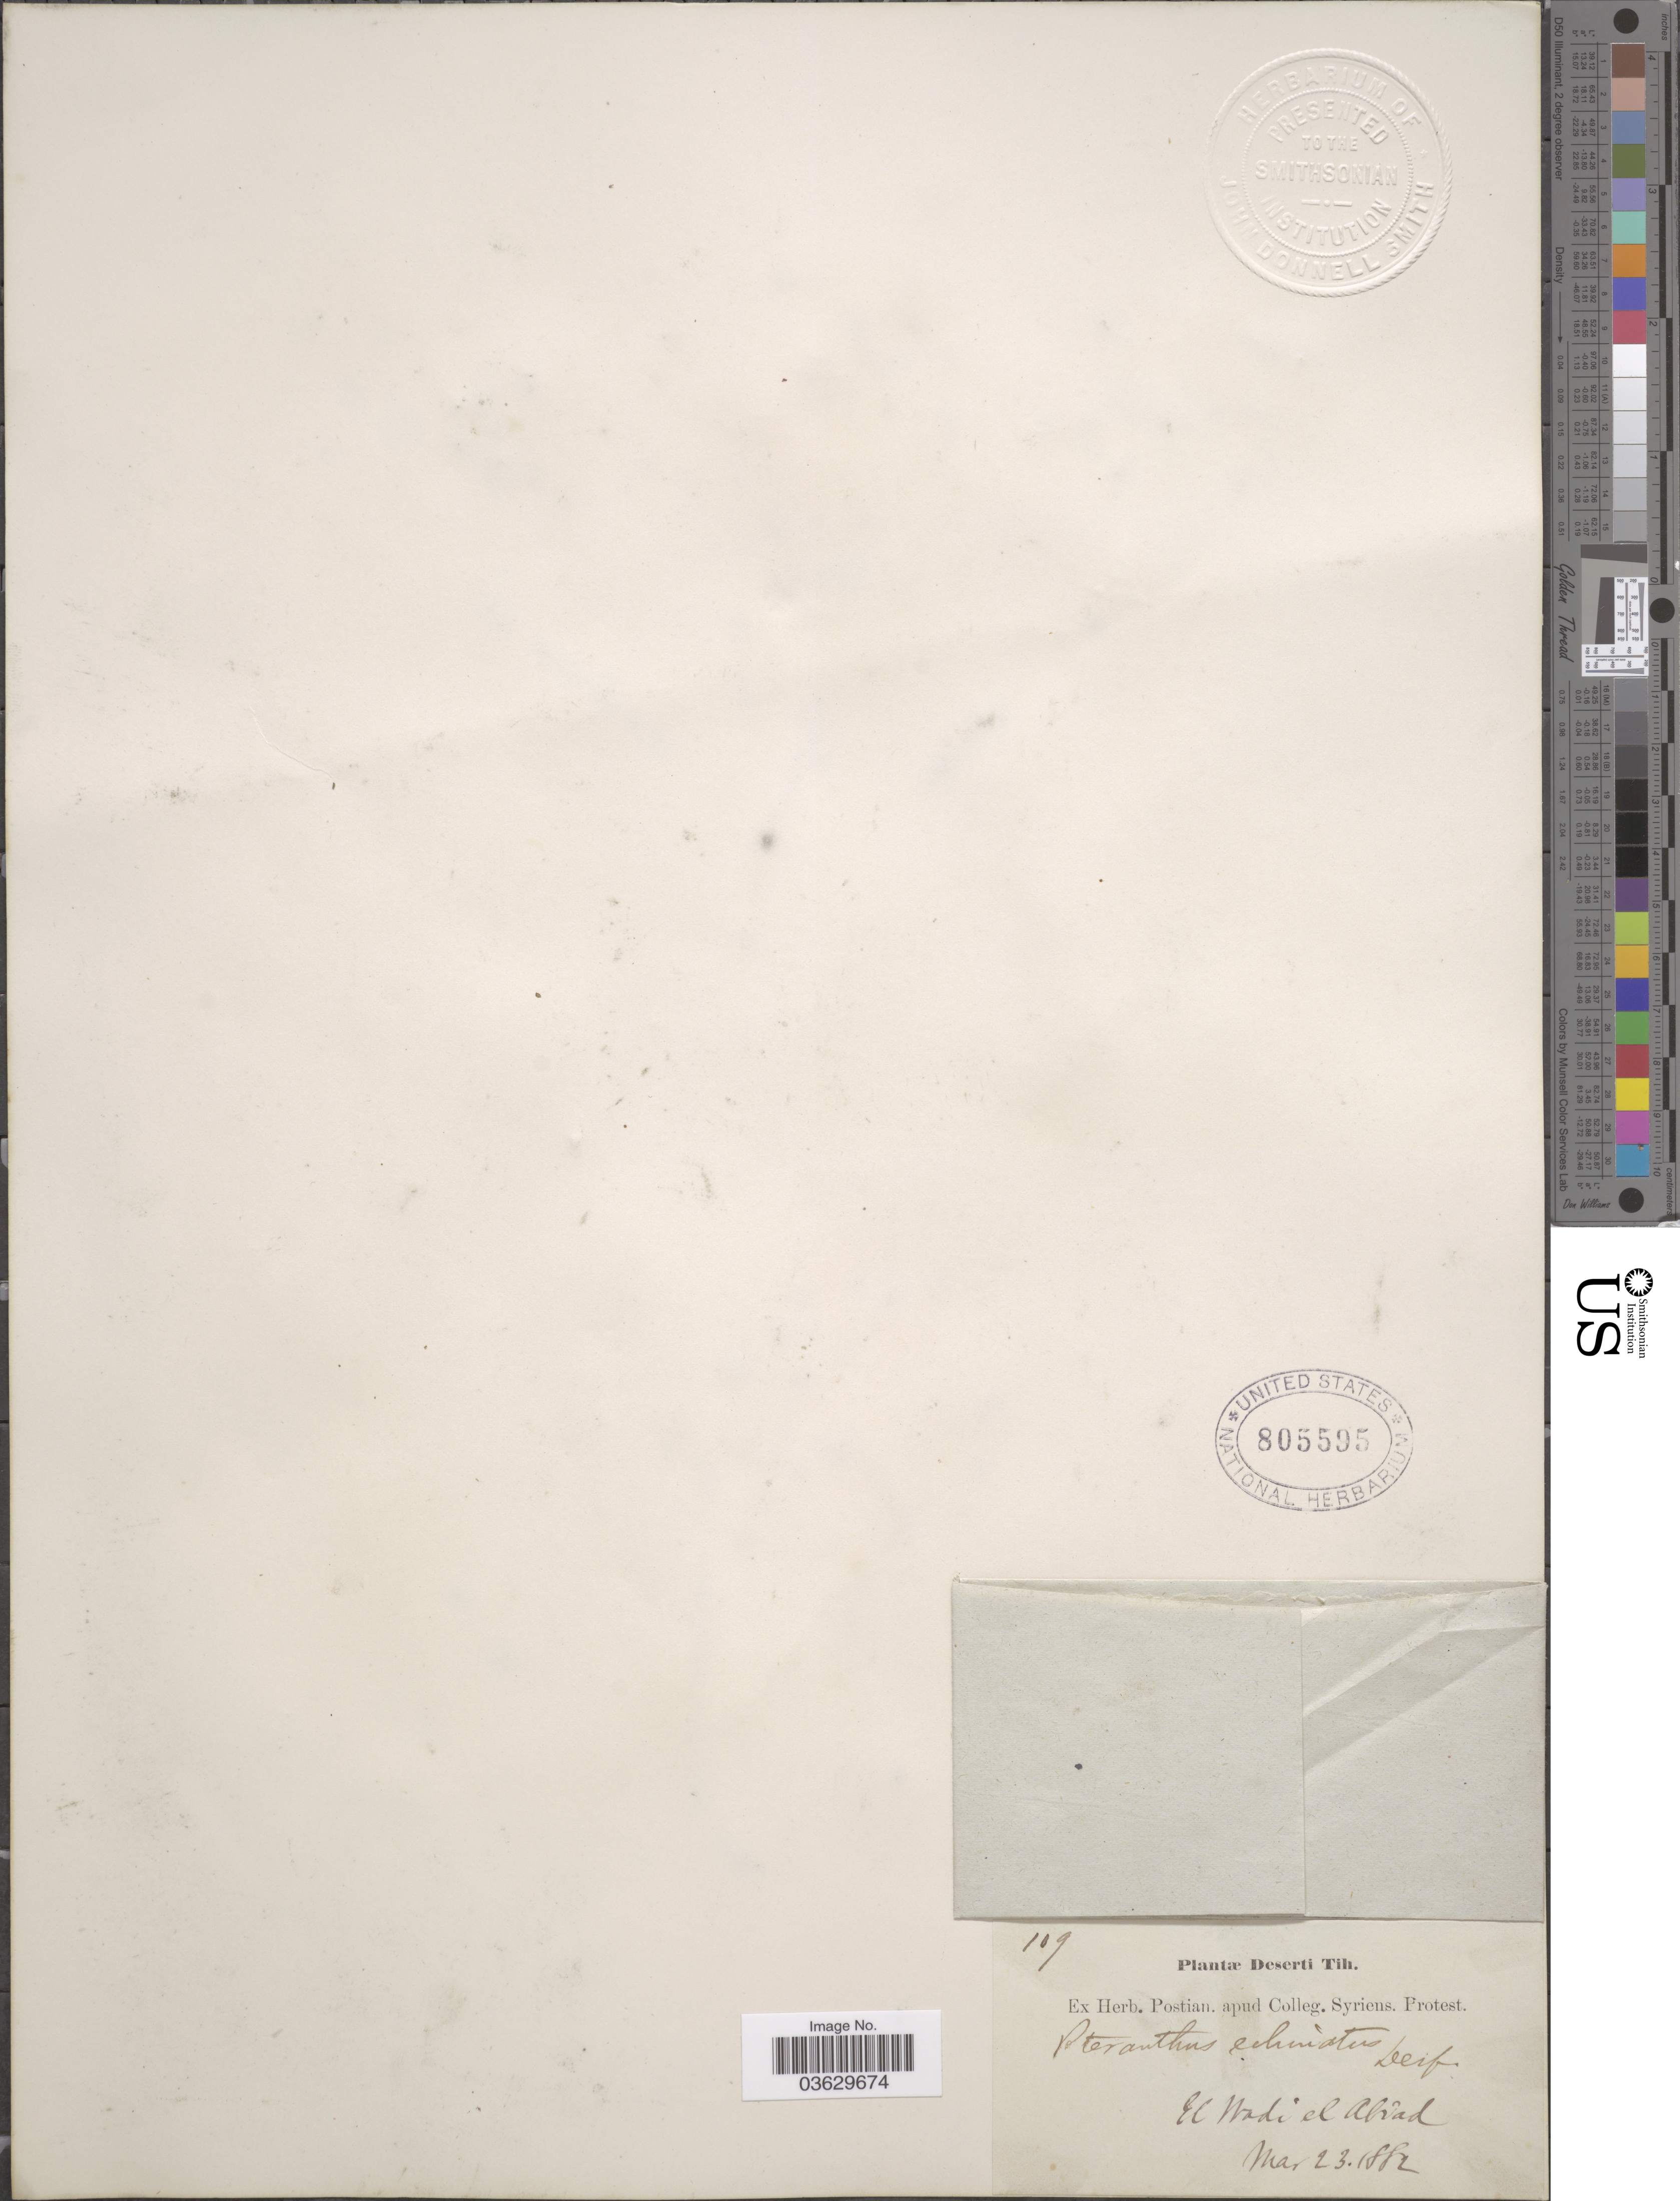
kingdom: Plantae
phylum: Tracheophyta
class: Magnoliopsida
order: Caryophyllales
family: Caryophyllaceae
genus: Pteranthus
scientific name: Pteranthus echinatus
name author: Desf.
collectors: ex herb. Postian. apud Colleg. Syriens. Protest. USE "Fannie P. A. Shepard" (10308853) AS PRIMARY COLLECTOR INSTEAD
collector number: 109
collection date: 1882-03-23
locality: Deserti Tih. El Wadi el Abråd.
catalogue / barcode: US 805595